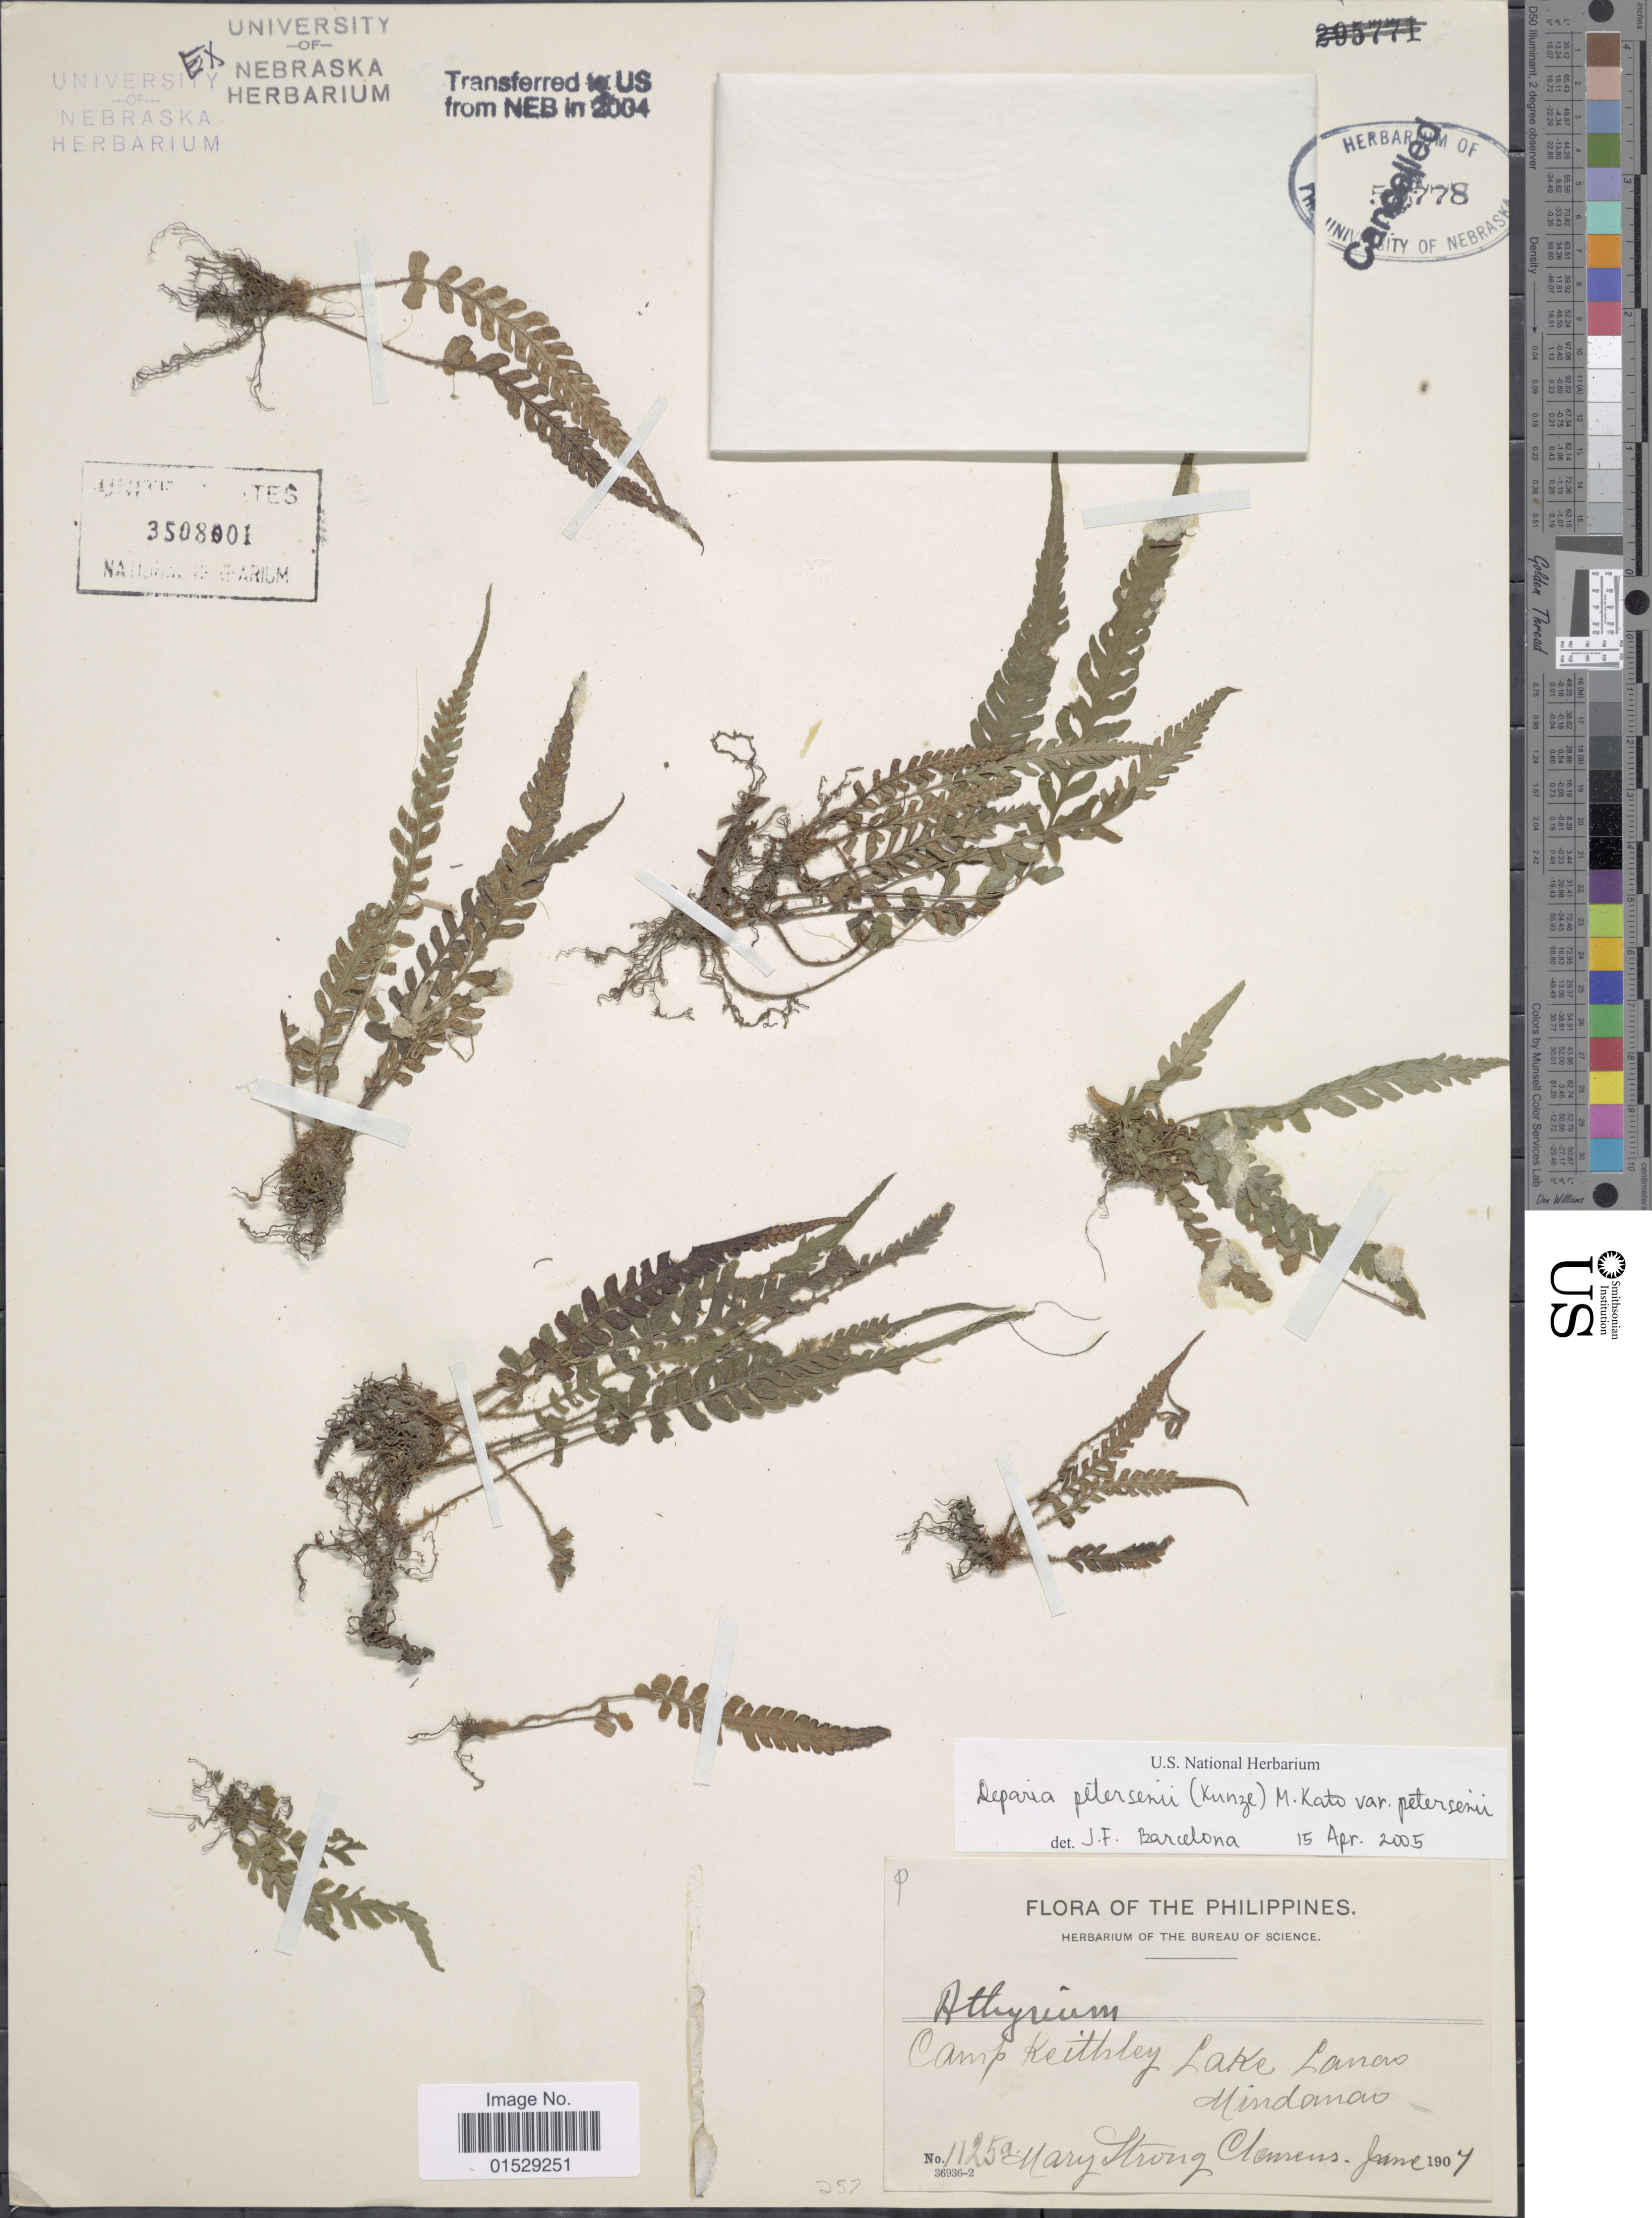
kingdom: Plantae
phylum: Tracheophyta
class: Polypodiopsida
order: Polypodiales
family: Athyriaceae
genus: Deparia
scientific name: Deparia petersenii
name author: (Kunze) M. Kato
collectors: M. S. Clemens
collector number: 1125a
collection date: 1907-06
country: Philippines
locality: Camp Keithley, Lake Lanao, Mindanao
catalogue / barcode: US 3508001